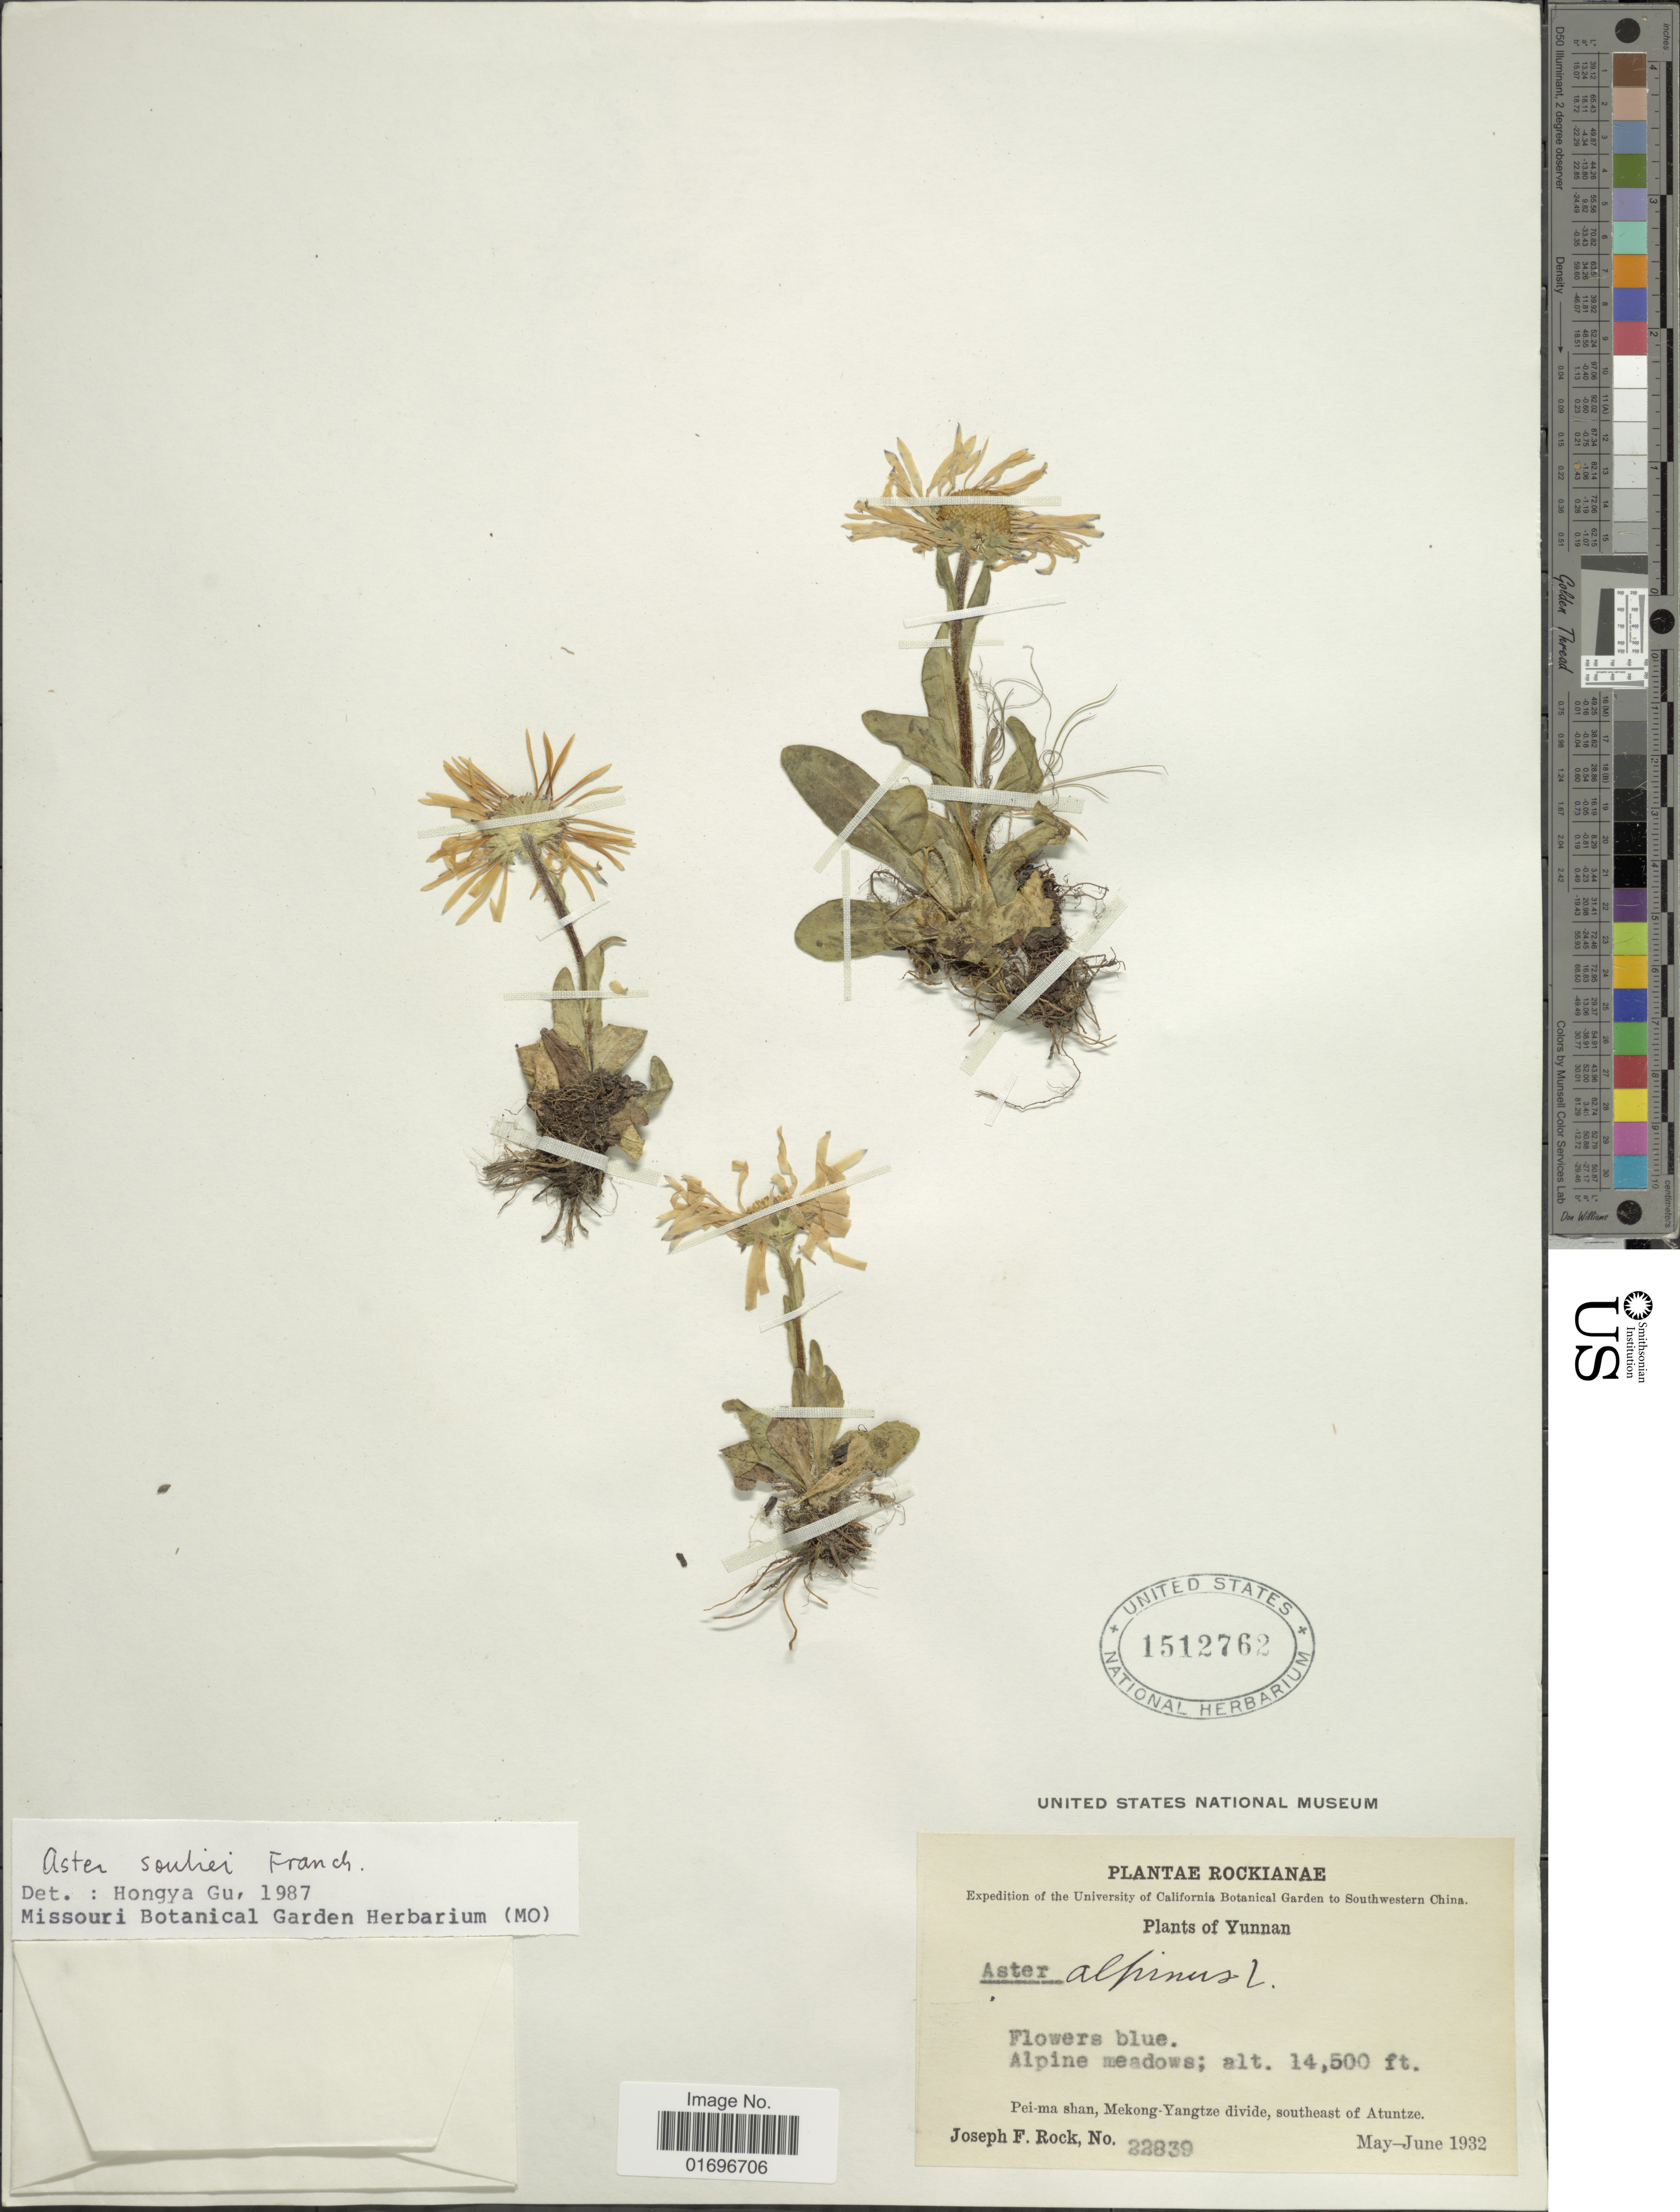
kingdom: Plantae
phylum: Tracheophyta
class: Magnoliopsida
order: Asterales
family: Asteraceae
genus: Aster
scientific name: Aster souliei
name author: Franch.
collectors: J. F. Rock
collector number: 22839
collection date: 1932-05/1932-06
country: China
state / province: Yunnan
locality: Rockianae. Southwestern China. Yunnan. Pei-ma shan, Mekong-Yangtze divide, southeast of Atuntze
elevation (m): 4420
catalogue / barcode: US 1512762